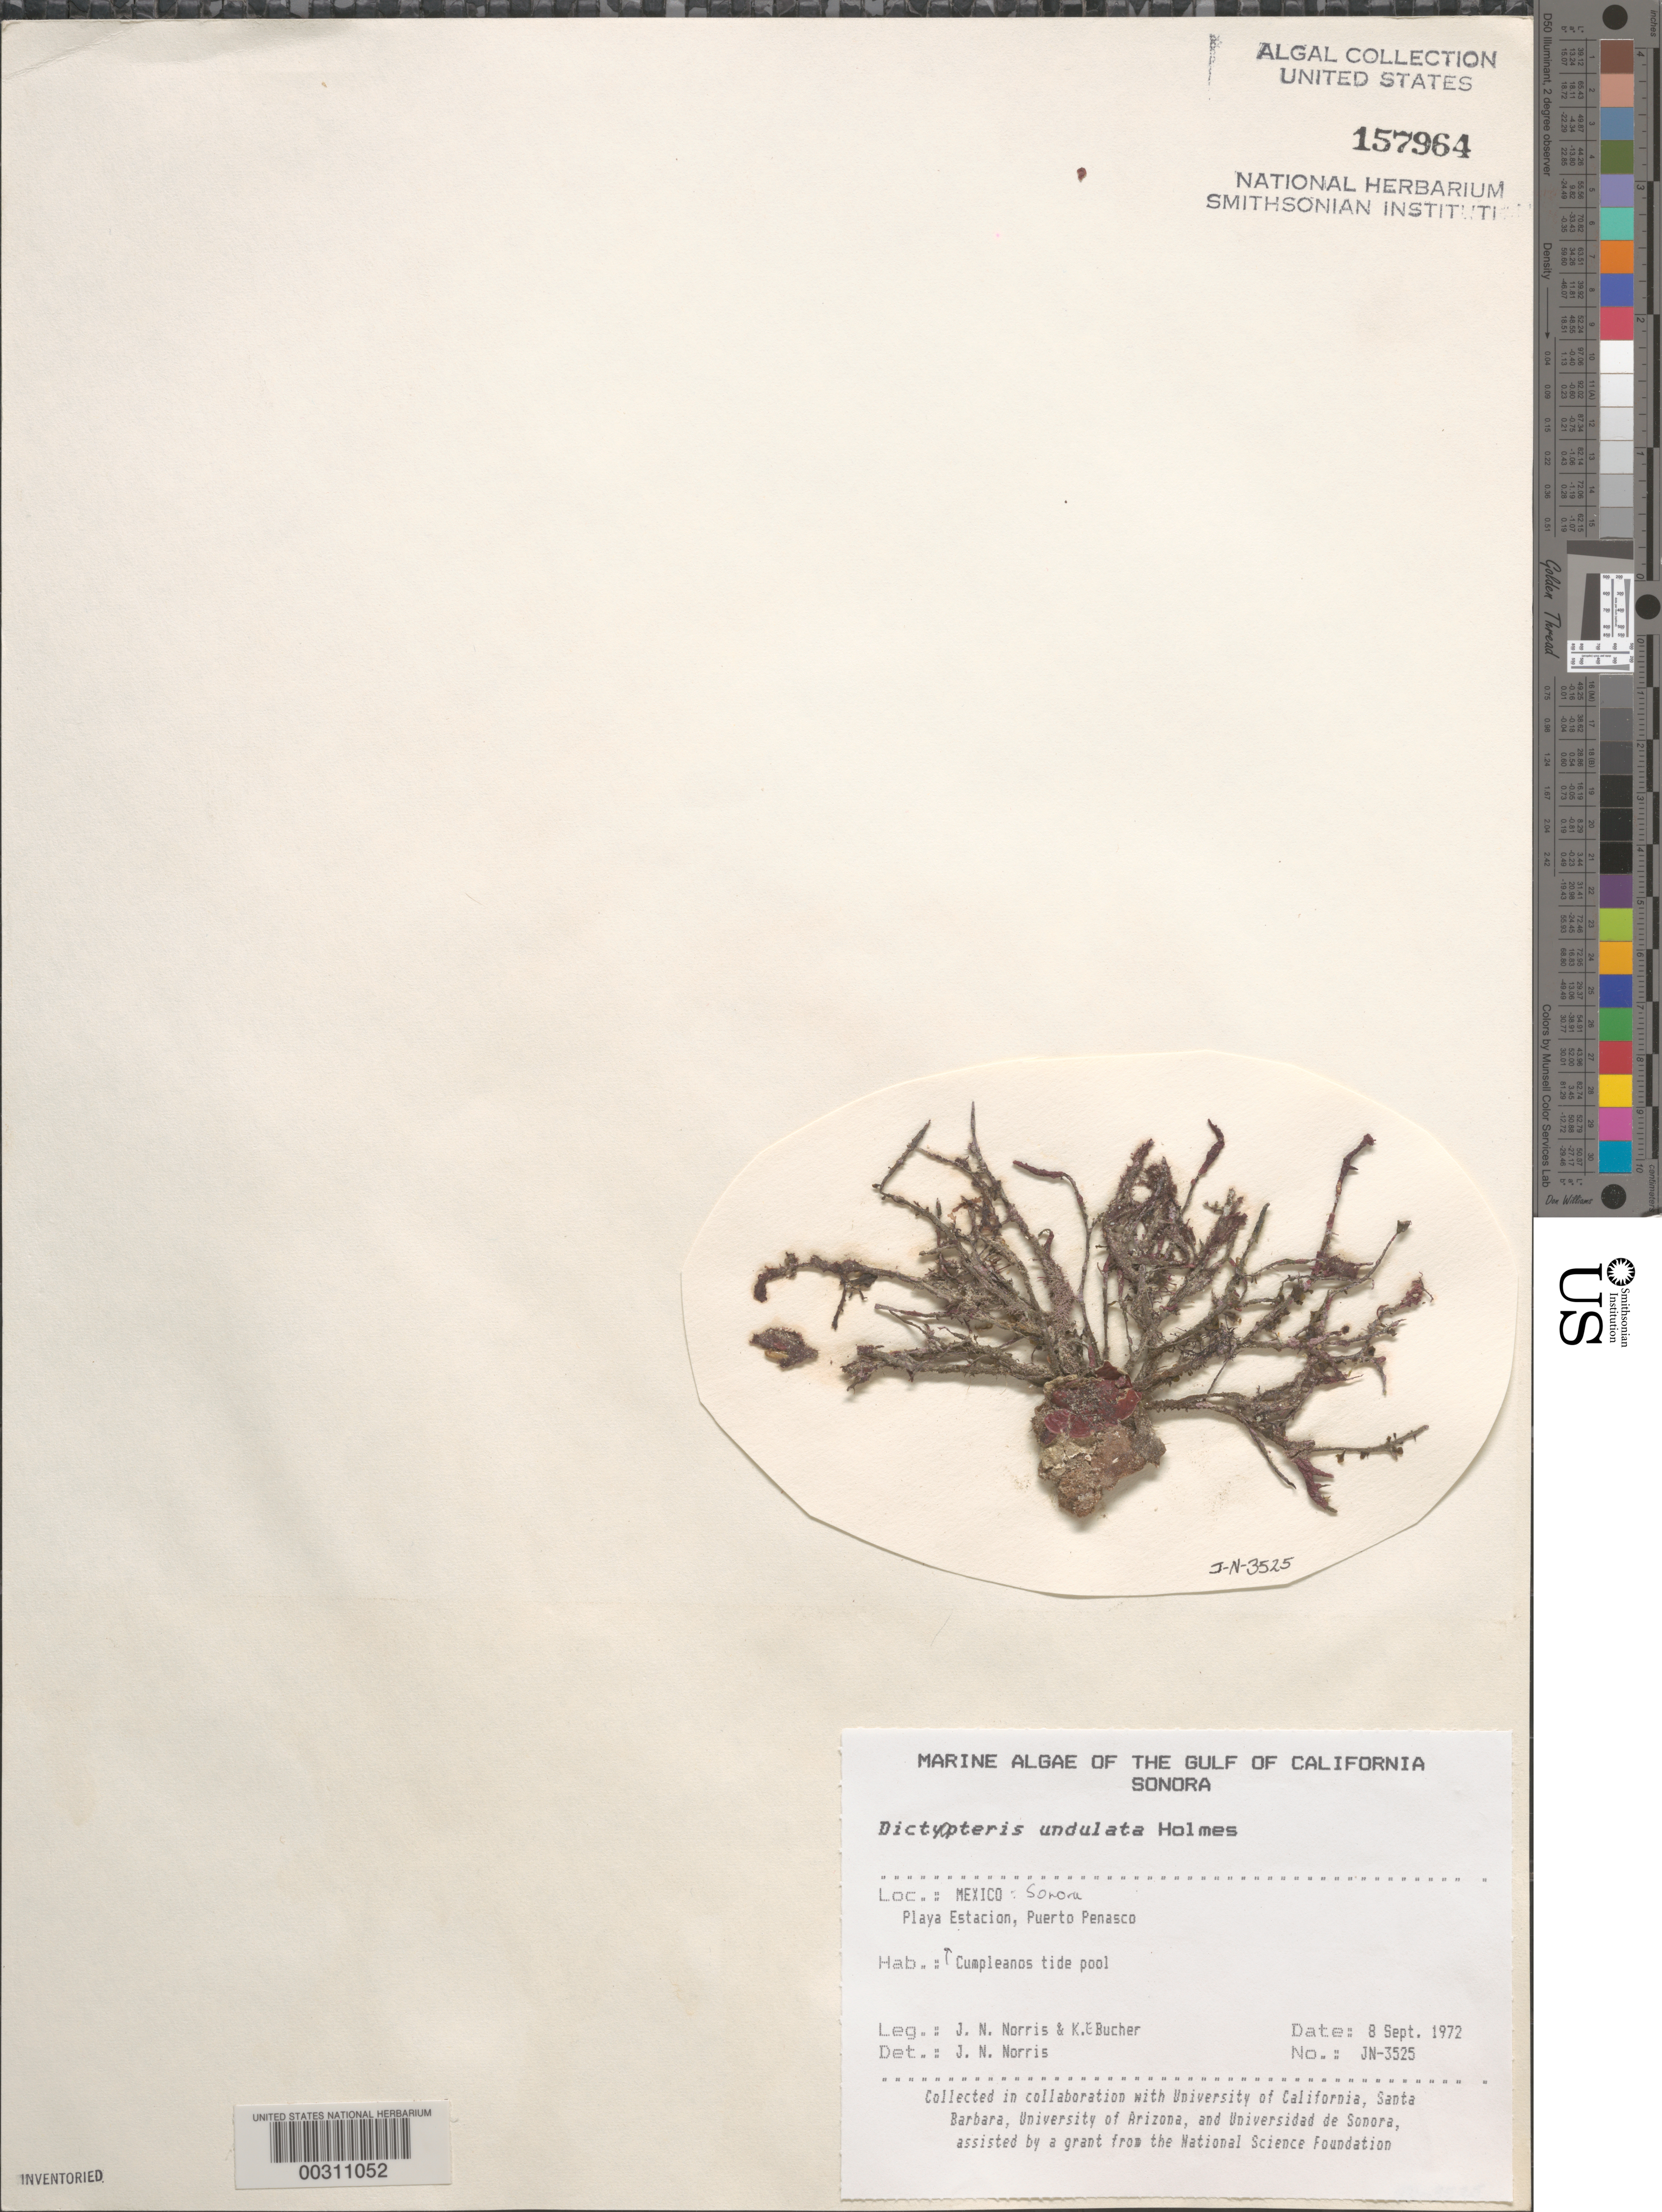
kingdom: Chromista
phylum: Ochrophyta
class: Phaeophyceae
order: Dictyotales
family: Dictyotaceae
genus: Dictyopteris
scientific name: Dictyopteris undulata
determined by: Norris, James N.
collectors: J. N. Norris & K. E. Bucher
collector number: JN-3525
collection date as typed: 08 Sep 1972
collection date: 1972-09-08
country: Mexico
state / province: Sonora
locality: Playa Estacion, Puerto Penasco, Cumpleanos tide pool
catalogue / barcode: US 157964